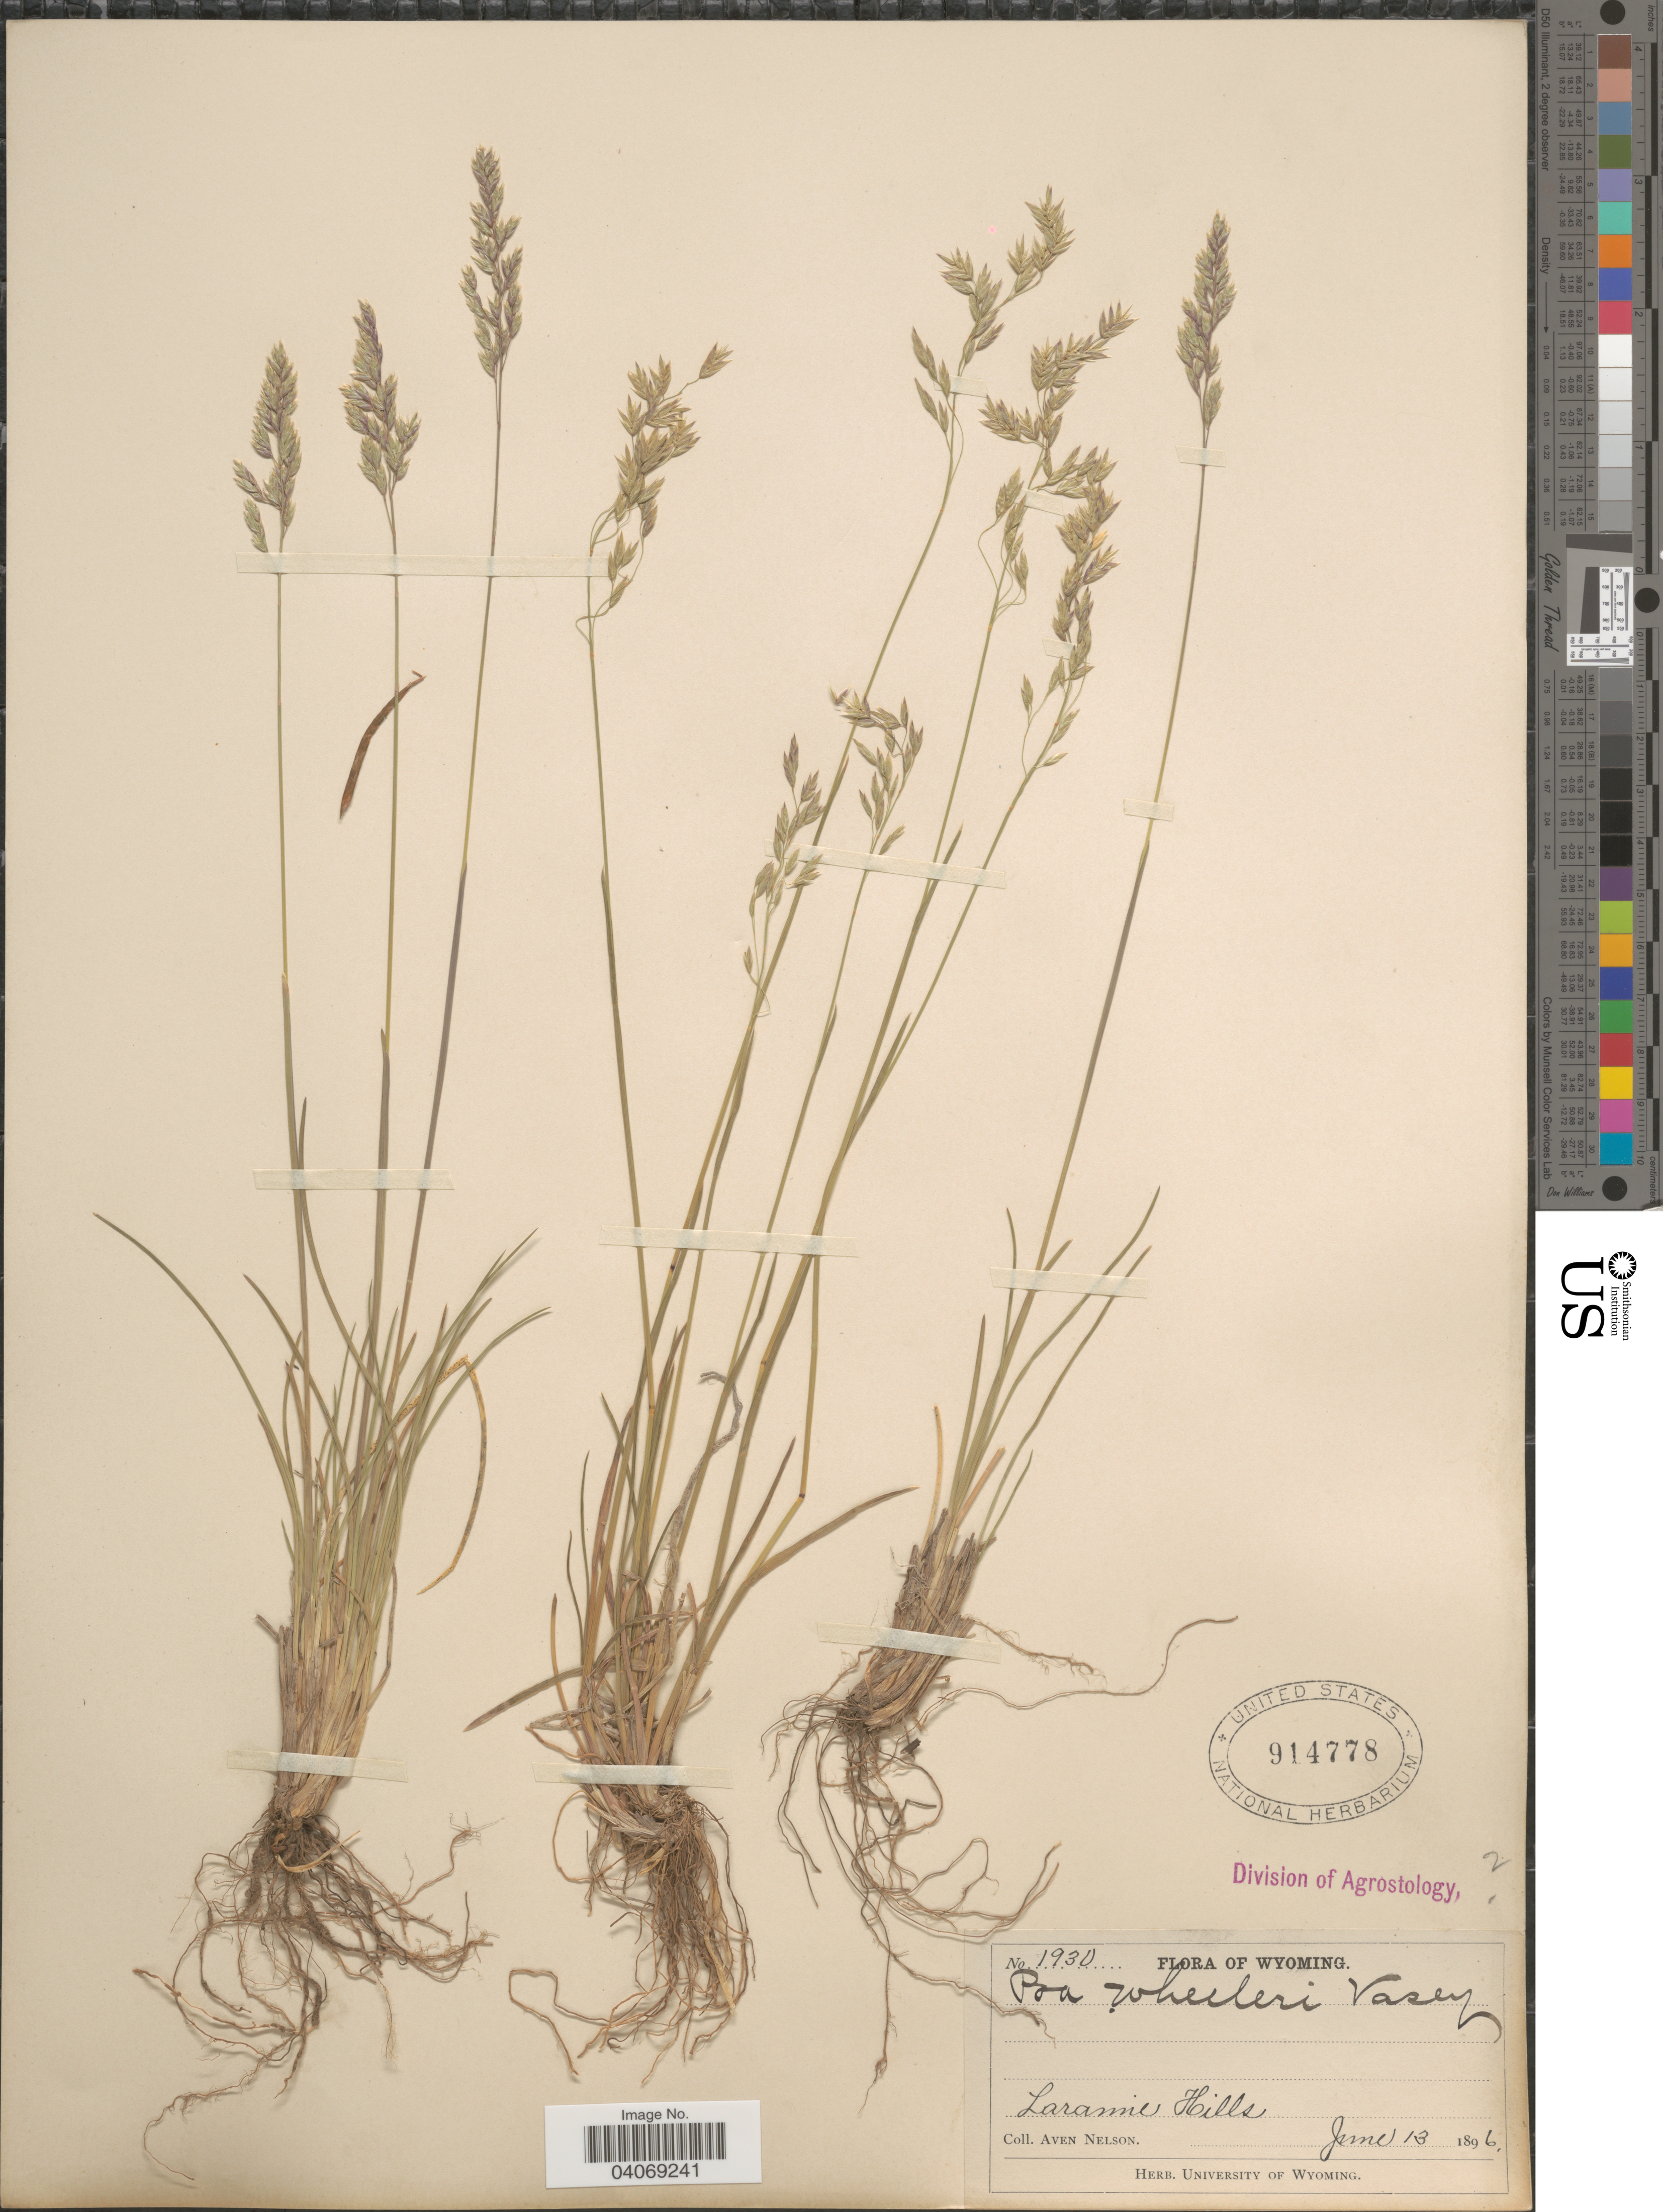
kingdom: Plantae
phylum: Tracheophyta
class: Liliopsida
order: Poales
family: Poaceae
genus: Poa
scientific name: Poa wheeleri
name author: Vasey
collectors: A. Nelson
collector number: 1930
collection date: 1896-06-13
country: United States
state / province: Wyoming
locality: Laramie Hills.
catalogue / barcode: US 914778